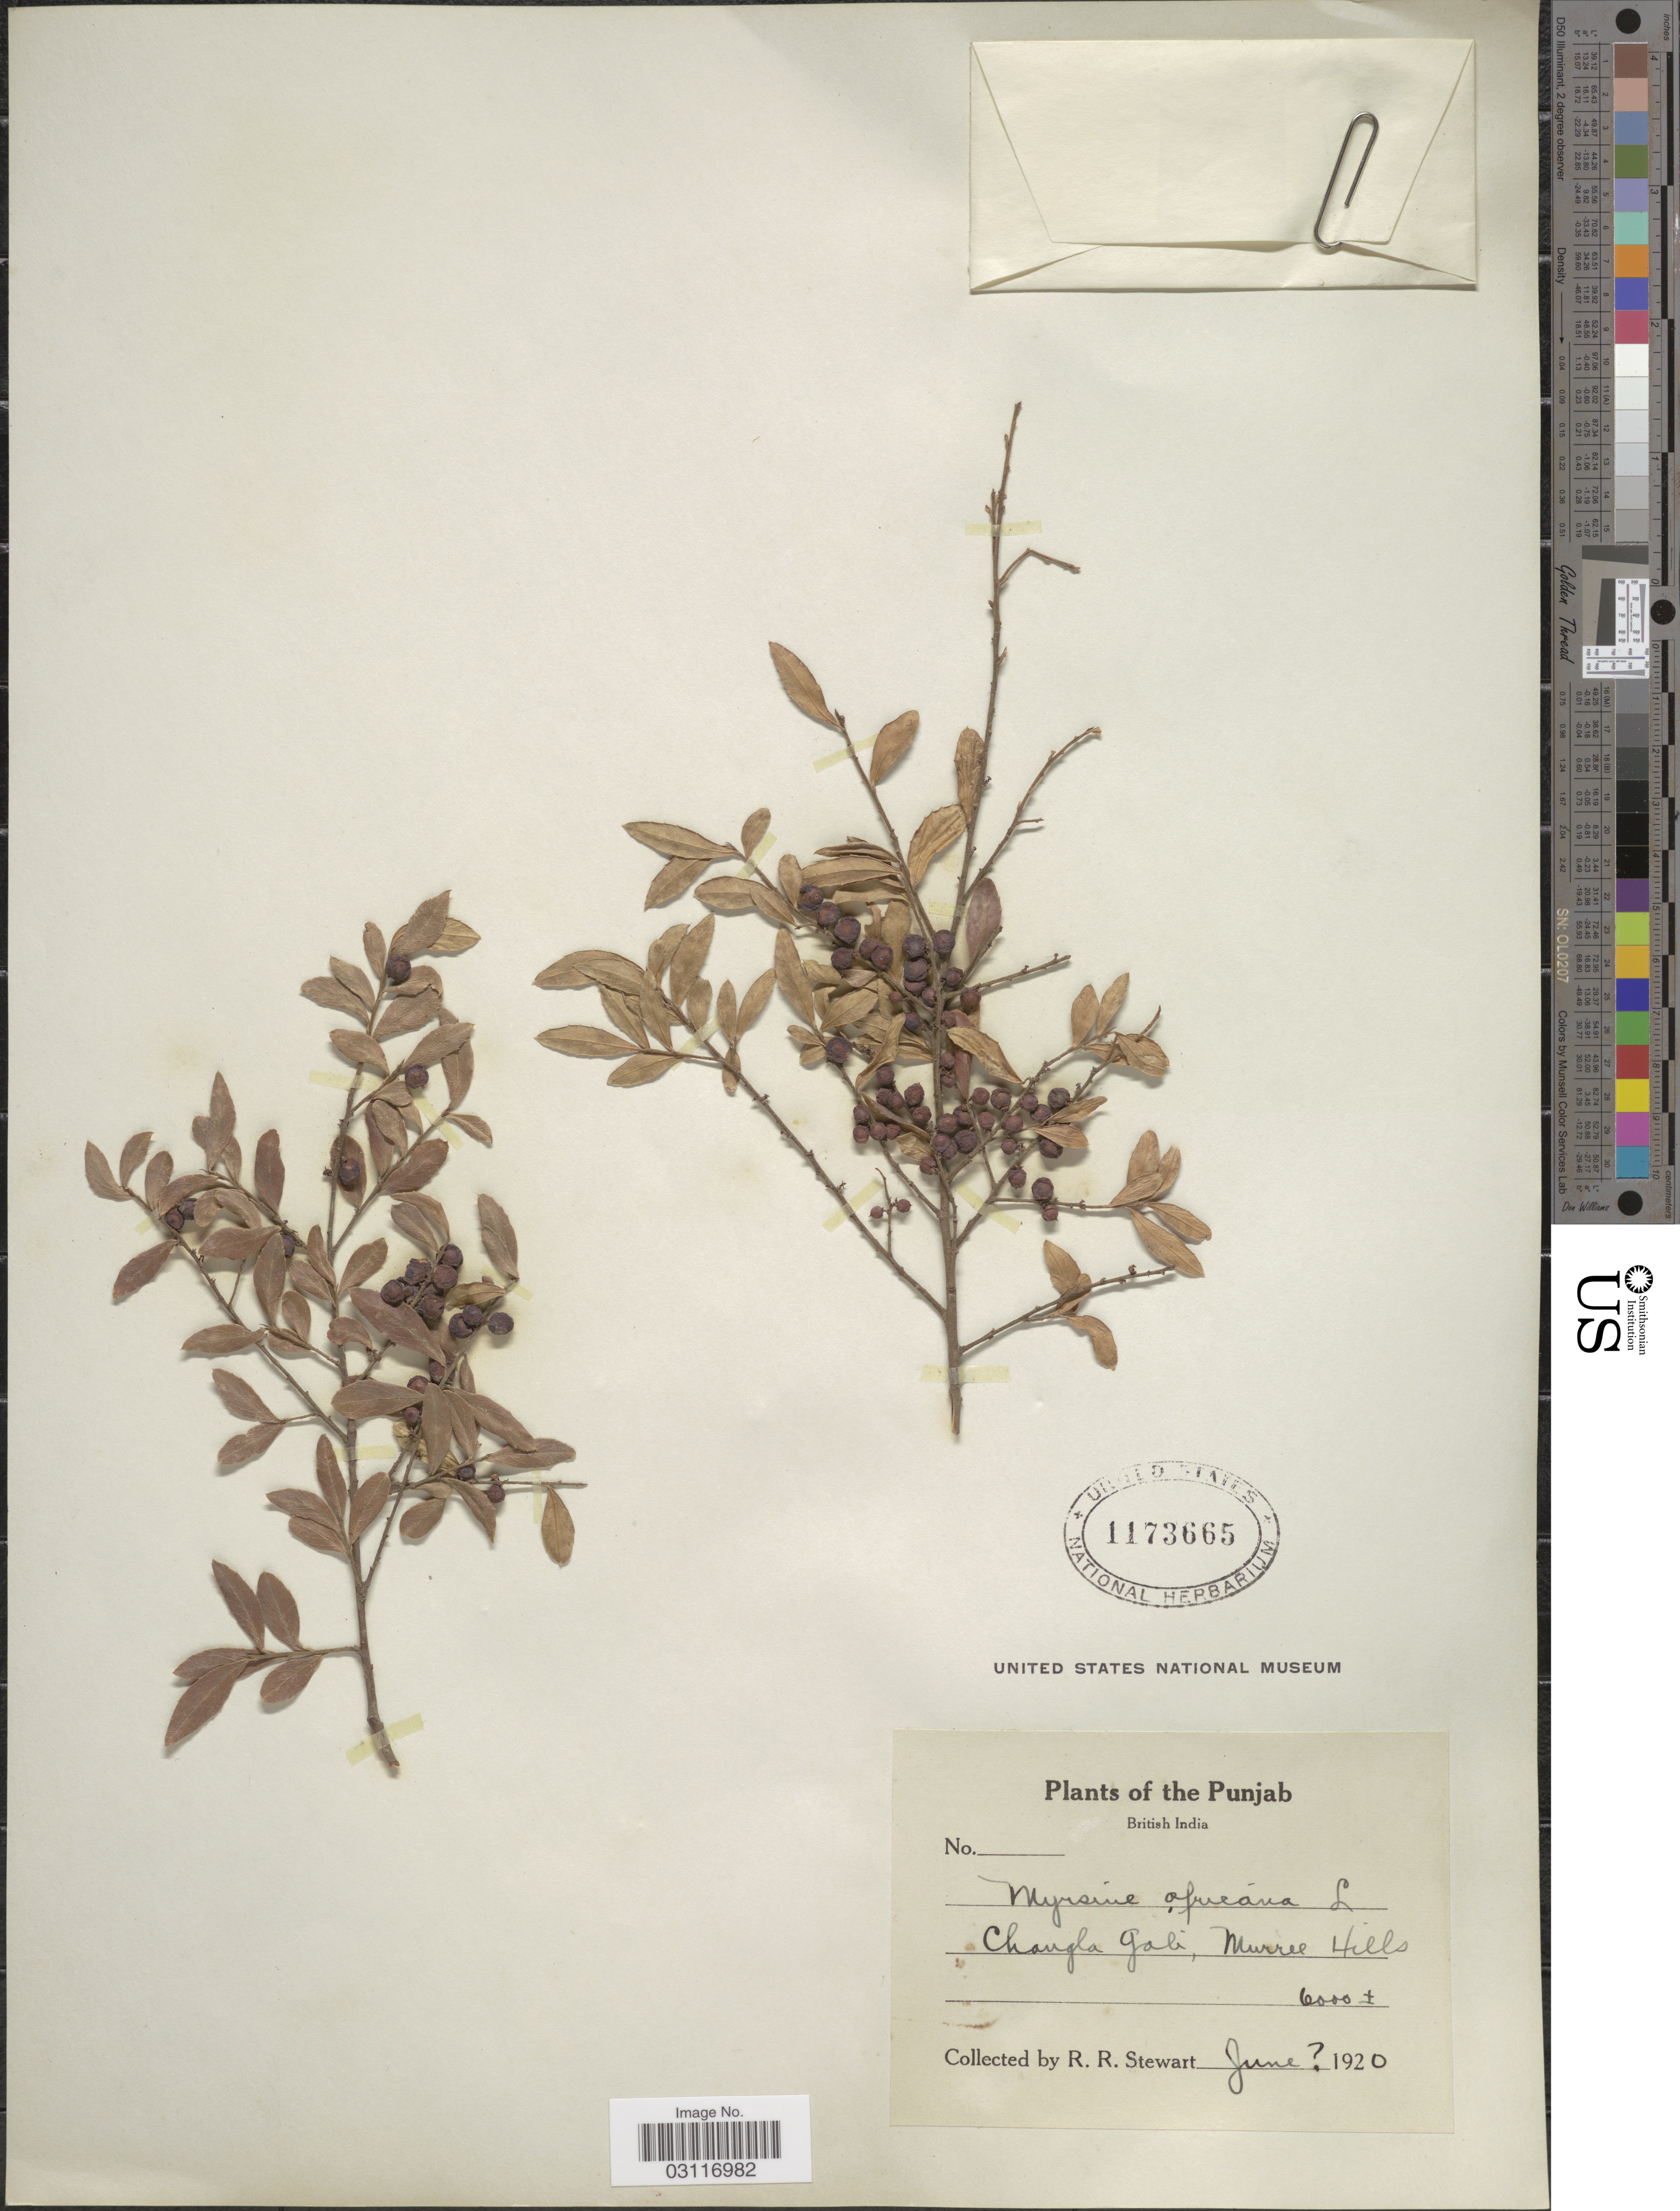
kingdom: Plantae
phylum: Tracheophyta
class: Magnoliopsida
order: Ericales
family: Primulaceae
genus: Myrsine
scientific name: Myrsine africana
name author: L.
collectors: R. Stewart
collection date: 1920-06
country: Pakistan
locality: British India. Changla Gali, Murree Hills.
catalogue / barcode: US 1173665